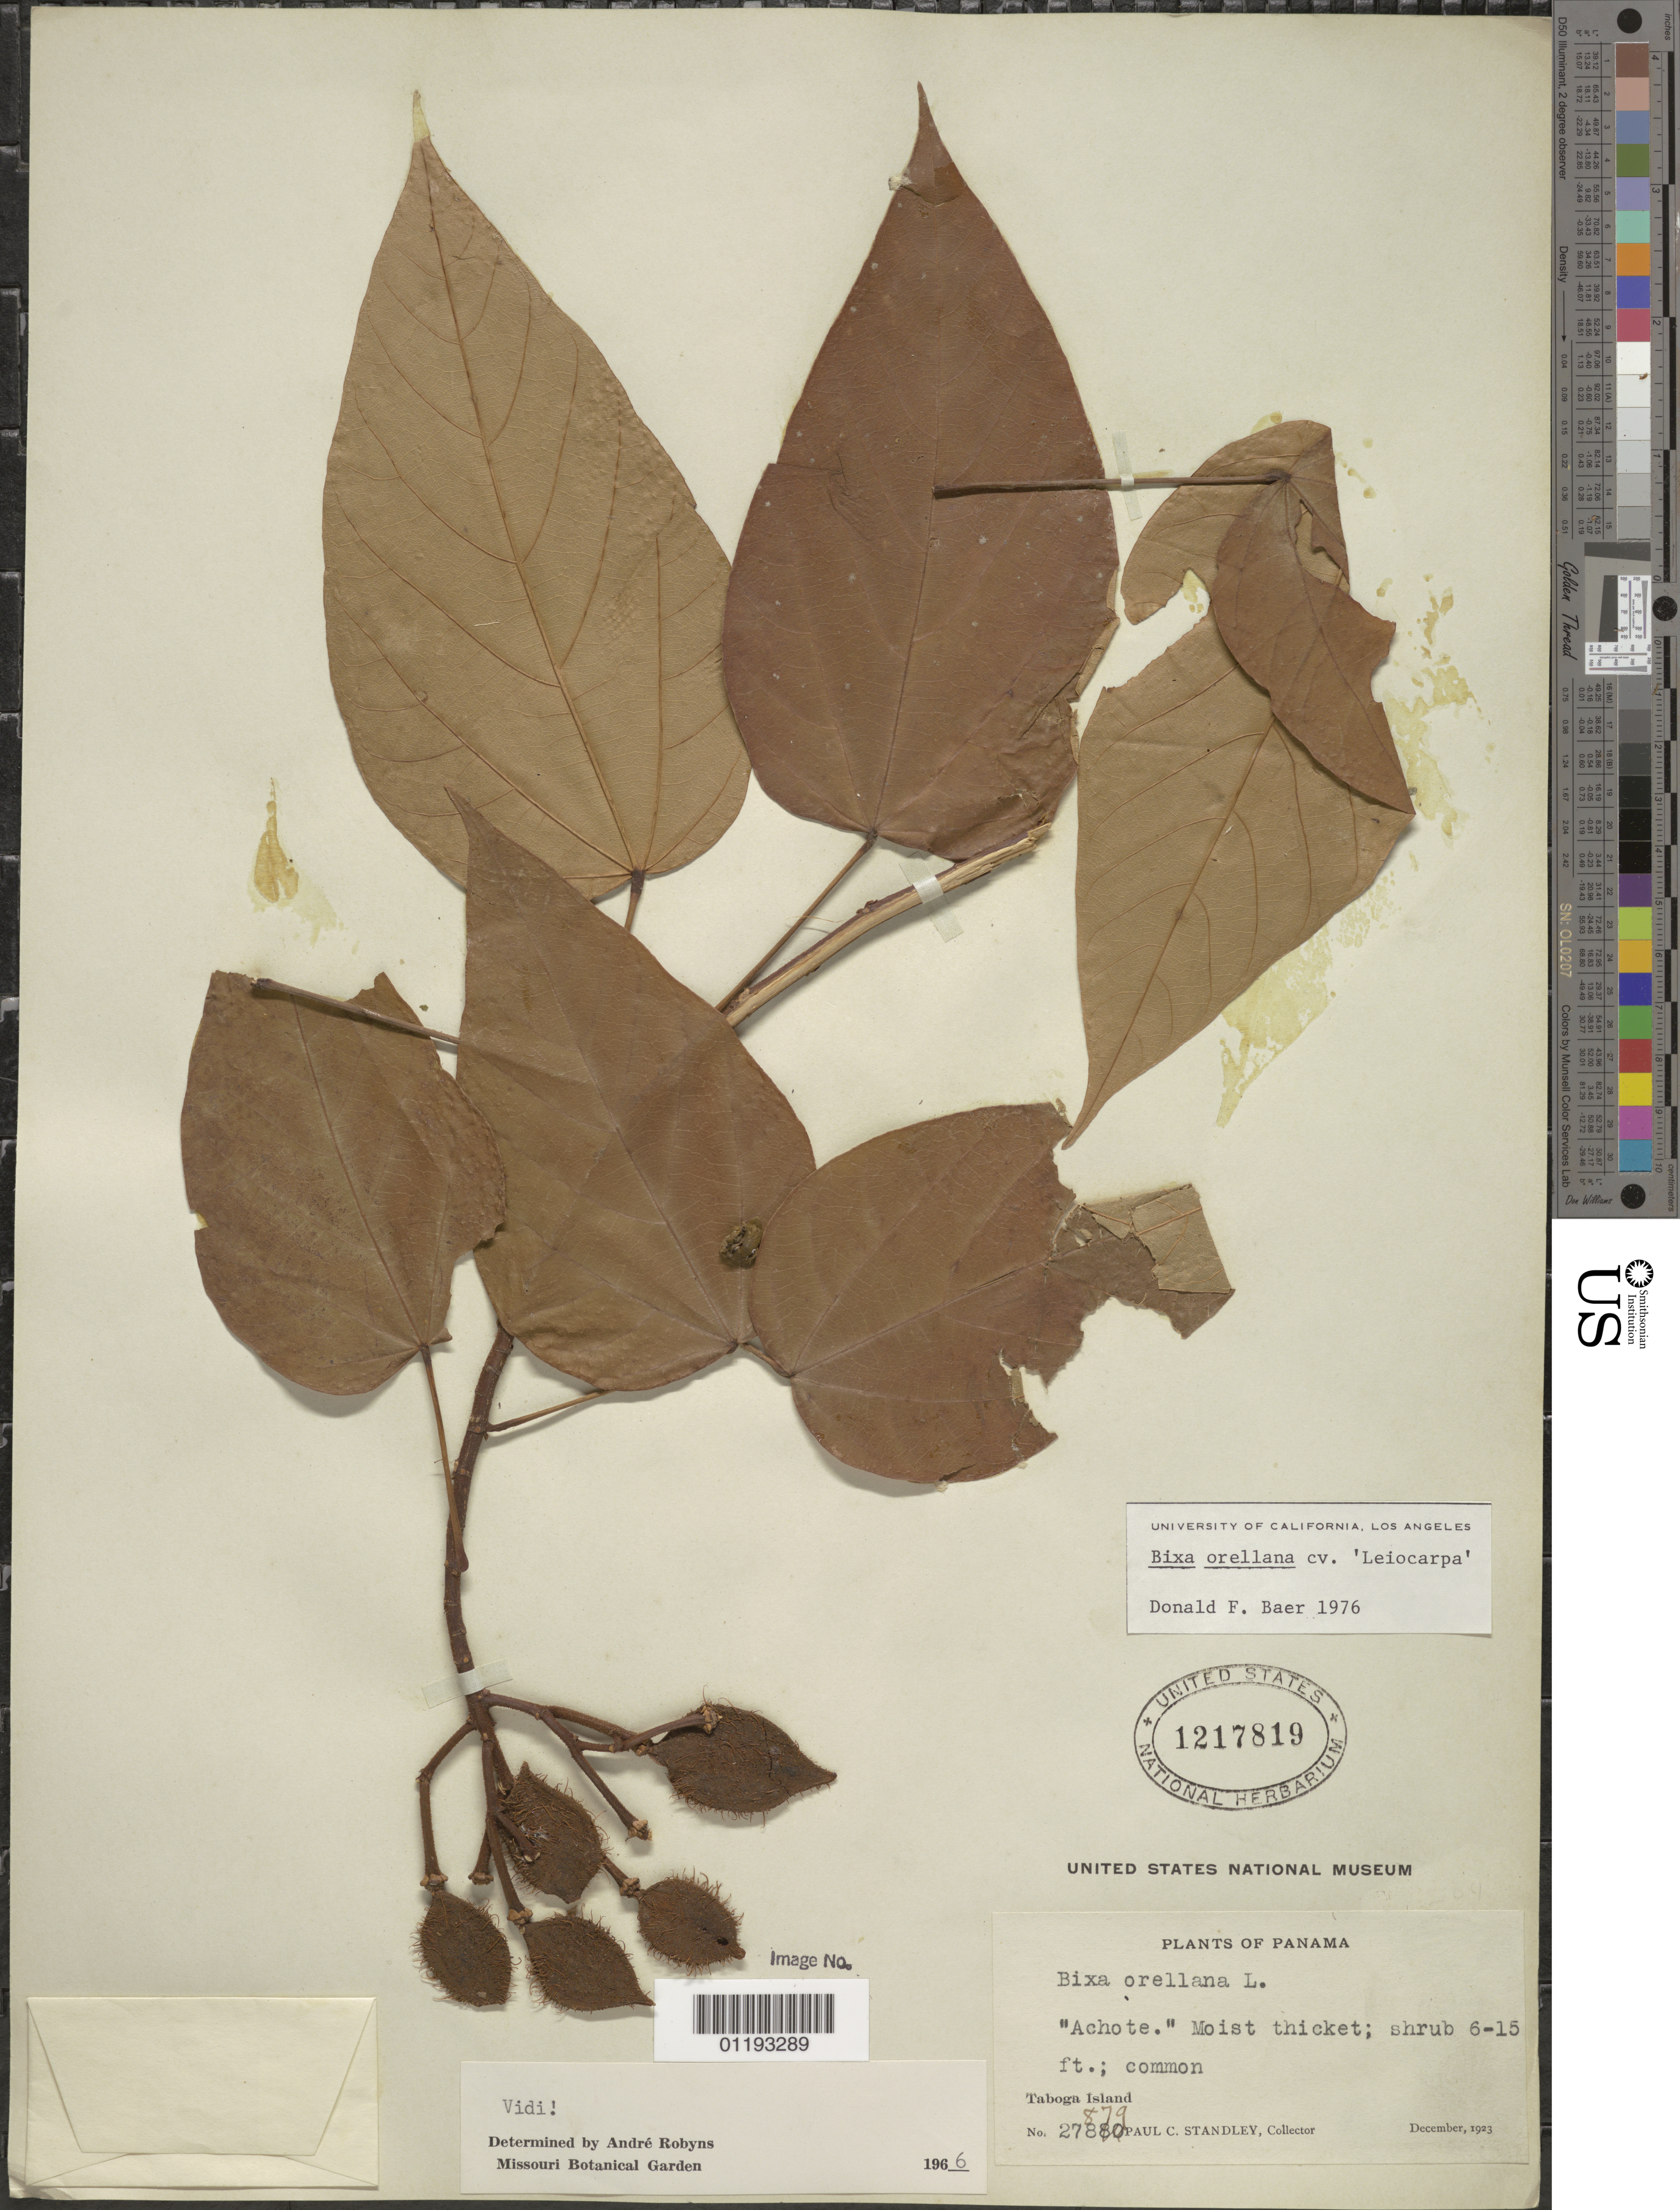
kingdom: Plantae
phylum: Tracheophyta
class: Magnoliopsida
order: Malvales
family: Bixaceae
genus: Bixa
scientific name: Bixa orellana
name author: L.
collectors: P. C. Standley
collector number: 27879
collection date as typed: Dec 1923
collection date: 1923-12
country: Panama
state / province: Panamá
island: Taboga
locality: Taboga Island.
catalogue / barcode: US 1217819